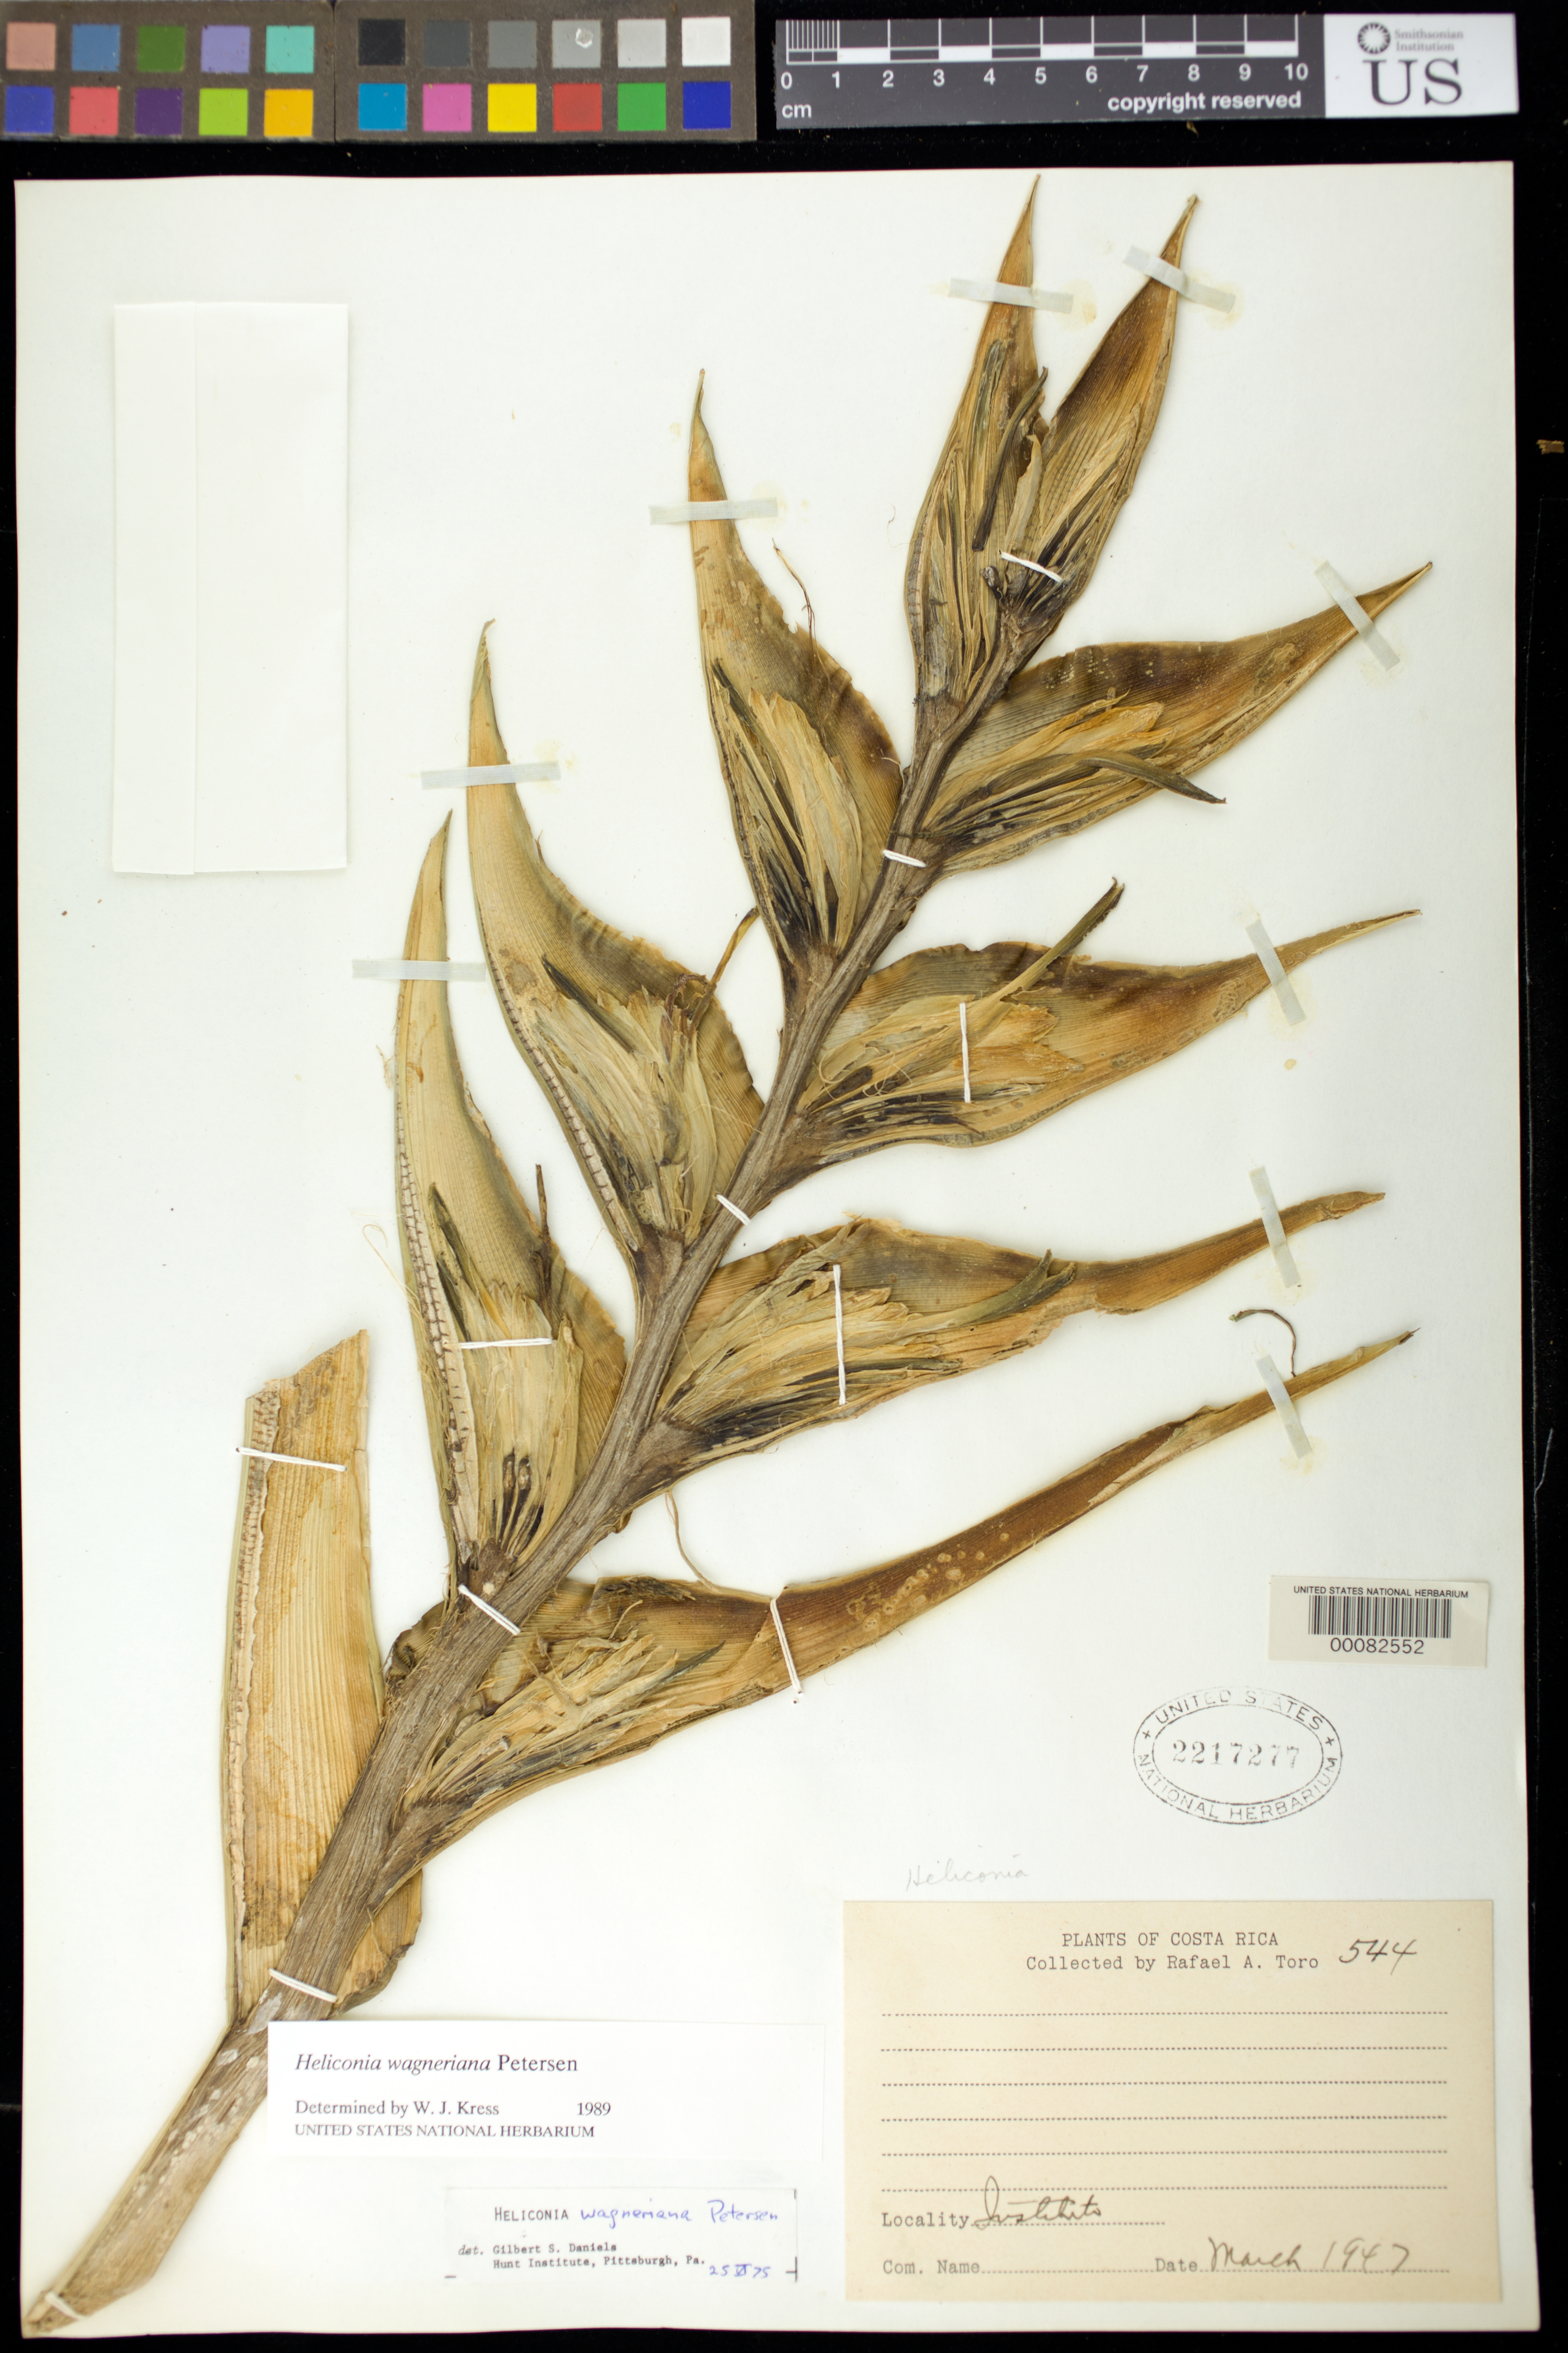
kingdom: Plantae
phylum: Tracheophyta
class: Liliopsida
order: Zingiberales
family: Heliconiaceae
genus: Heliconia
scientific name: Heliconia wagneriana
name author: Petersen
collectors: R. A. Toro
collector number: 544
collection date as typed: Mar 1947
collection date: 1947-03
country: Costa Rica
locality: Instituto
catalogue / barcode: US 2217277